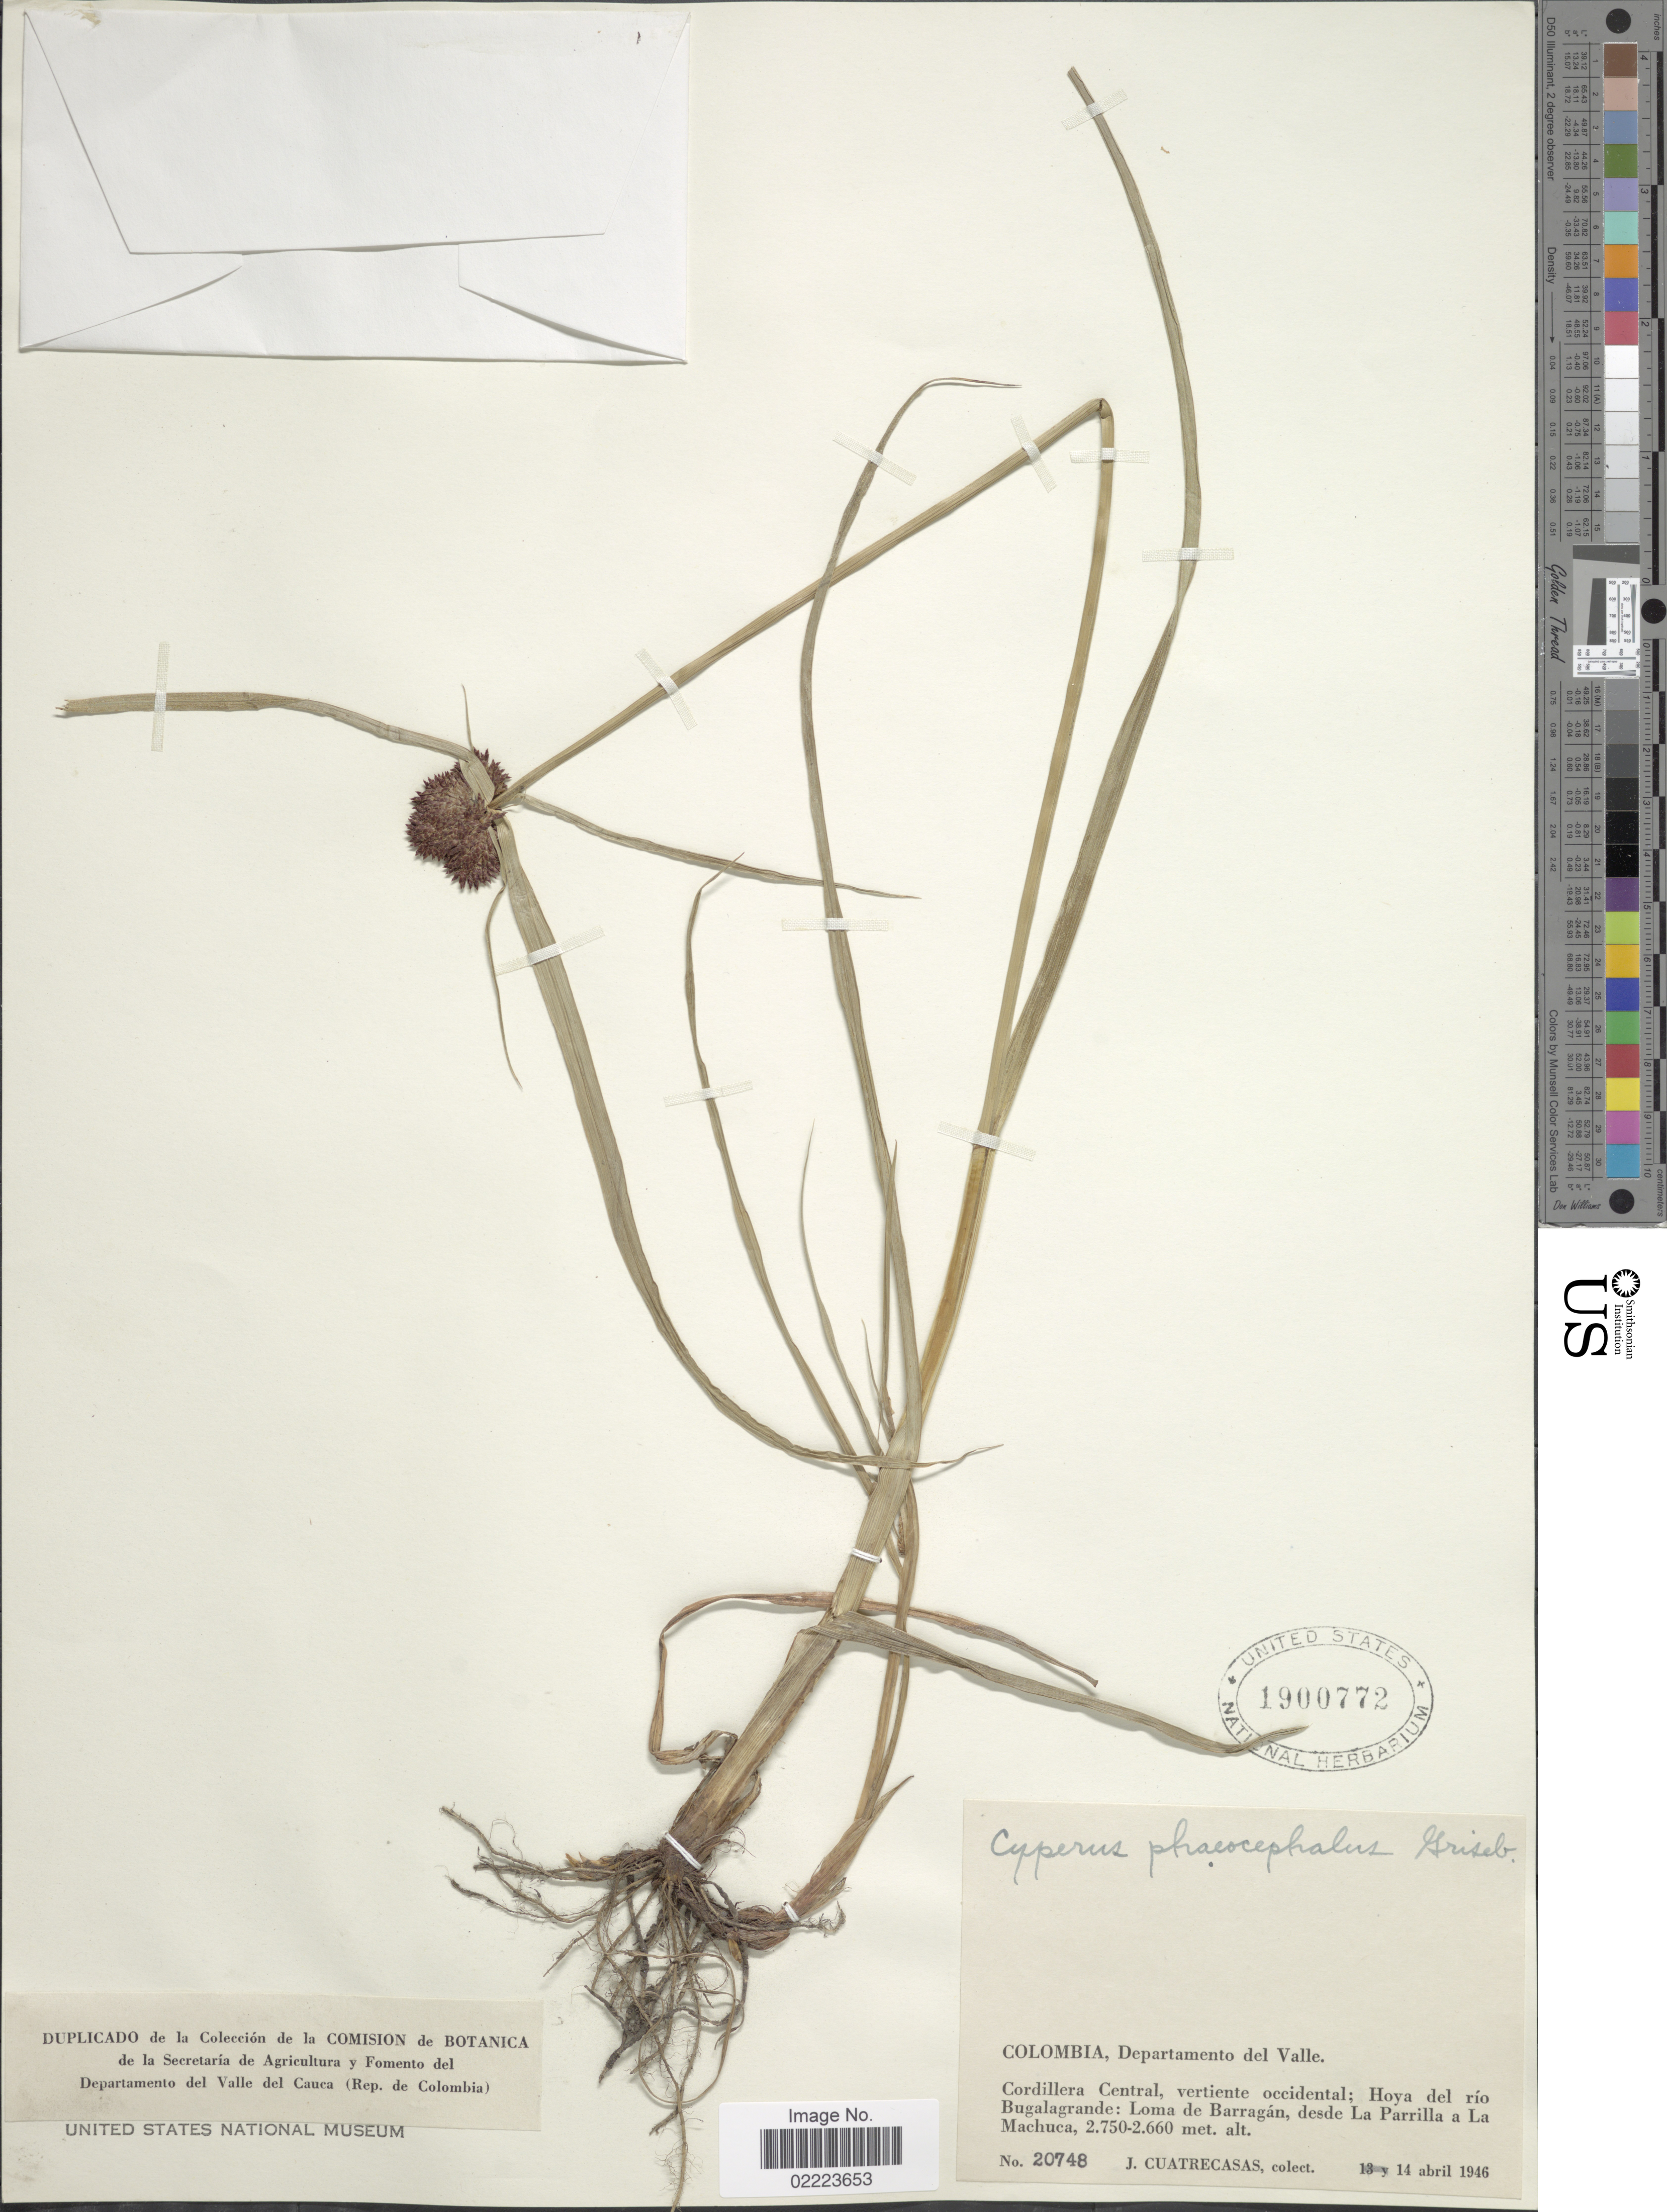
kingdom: Plantae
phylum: Tracheophyta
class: Liliopsida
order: Poales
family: Cyperaceae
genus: Cyperus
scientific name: Cyperus manimae var. manimae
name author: Kunth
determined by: Strong, Mark T., (BOT), Smithsonian Institution - National Museum of Natural History (UNITED STATES)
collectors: J. Cuatrecasas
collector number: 20748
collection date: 1946-04-14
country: Colombia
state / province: Valle del Cauca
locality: Departamento del Valle, Cordillera Central, vertiente occidental; Hoya del rio Bugalagrande: Loma de Barragan, desde La Parrilla a la Machuca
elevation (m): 2660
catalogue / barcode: US 1900772